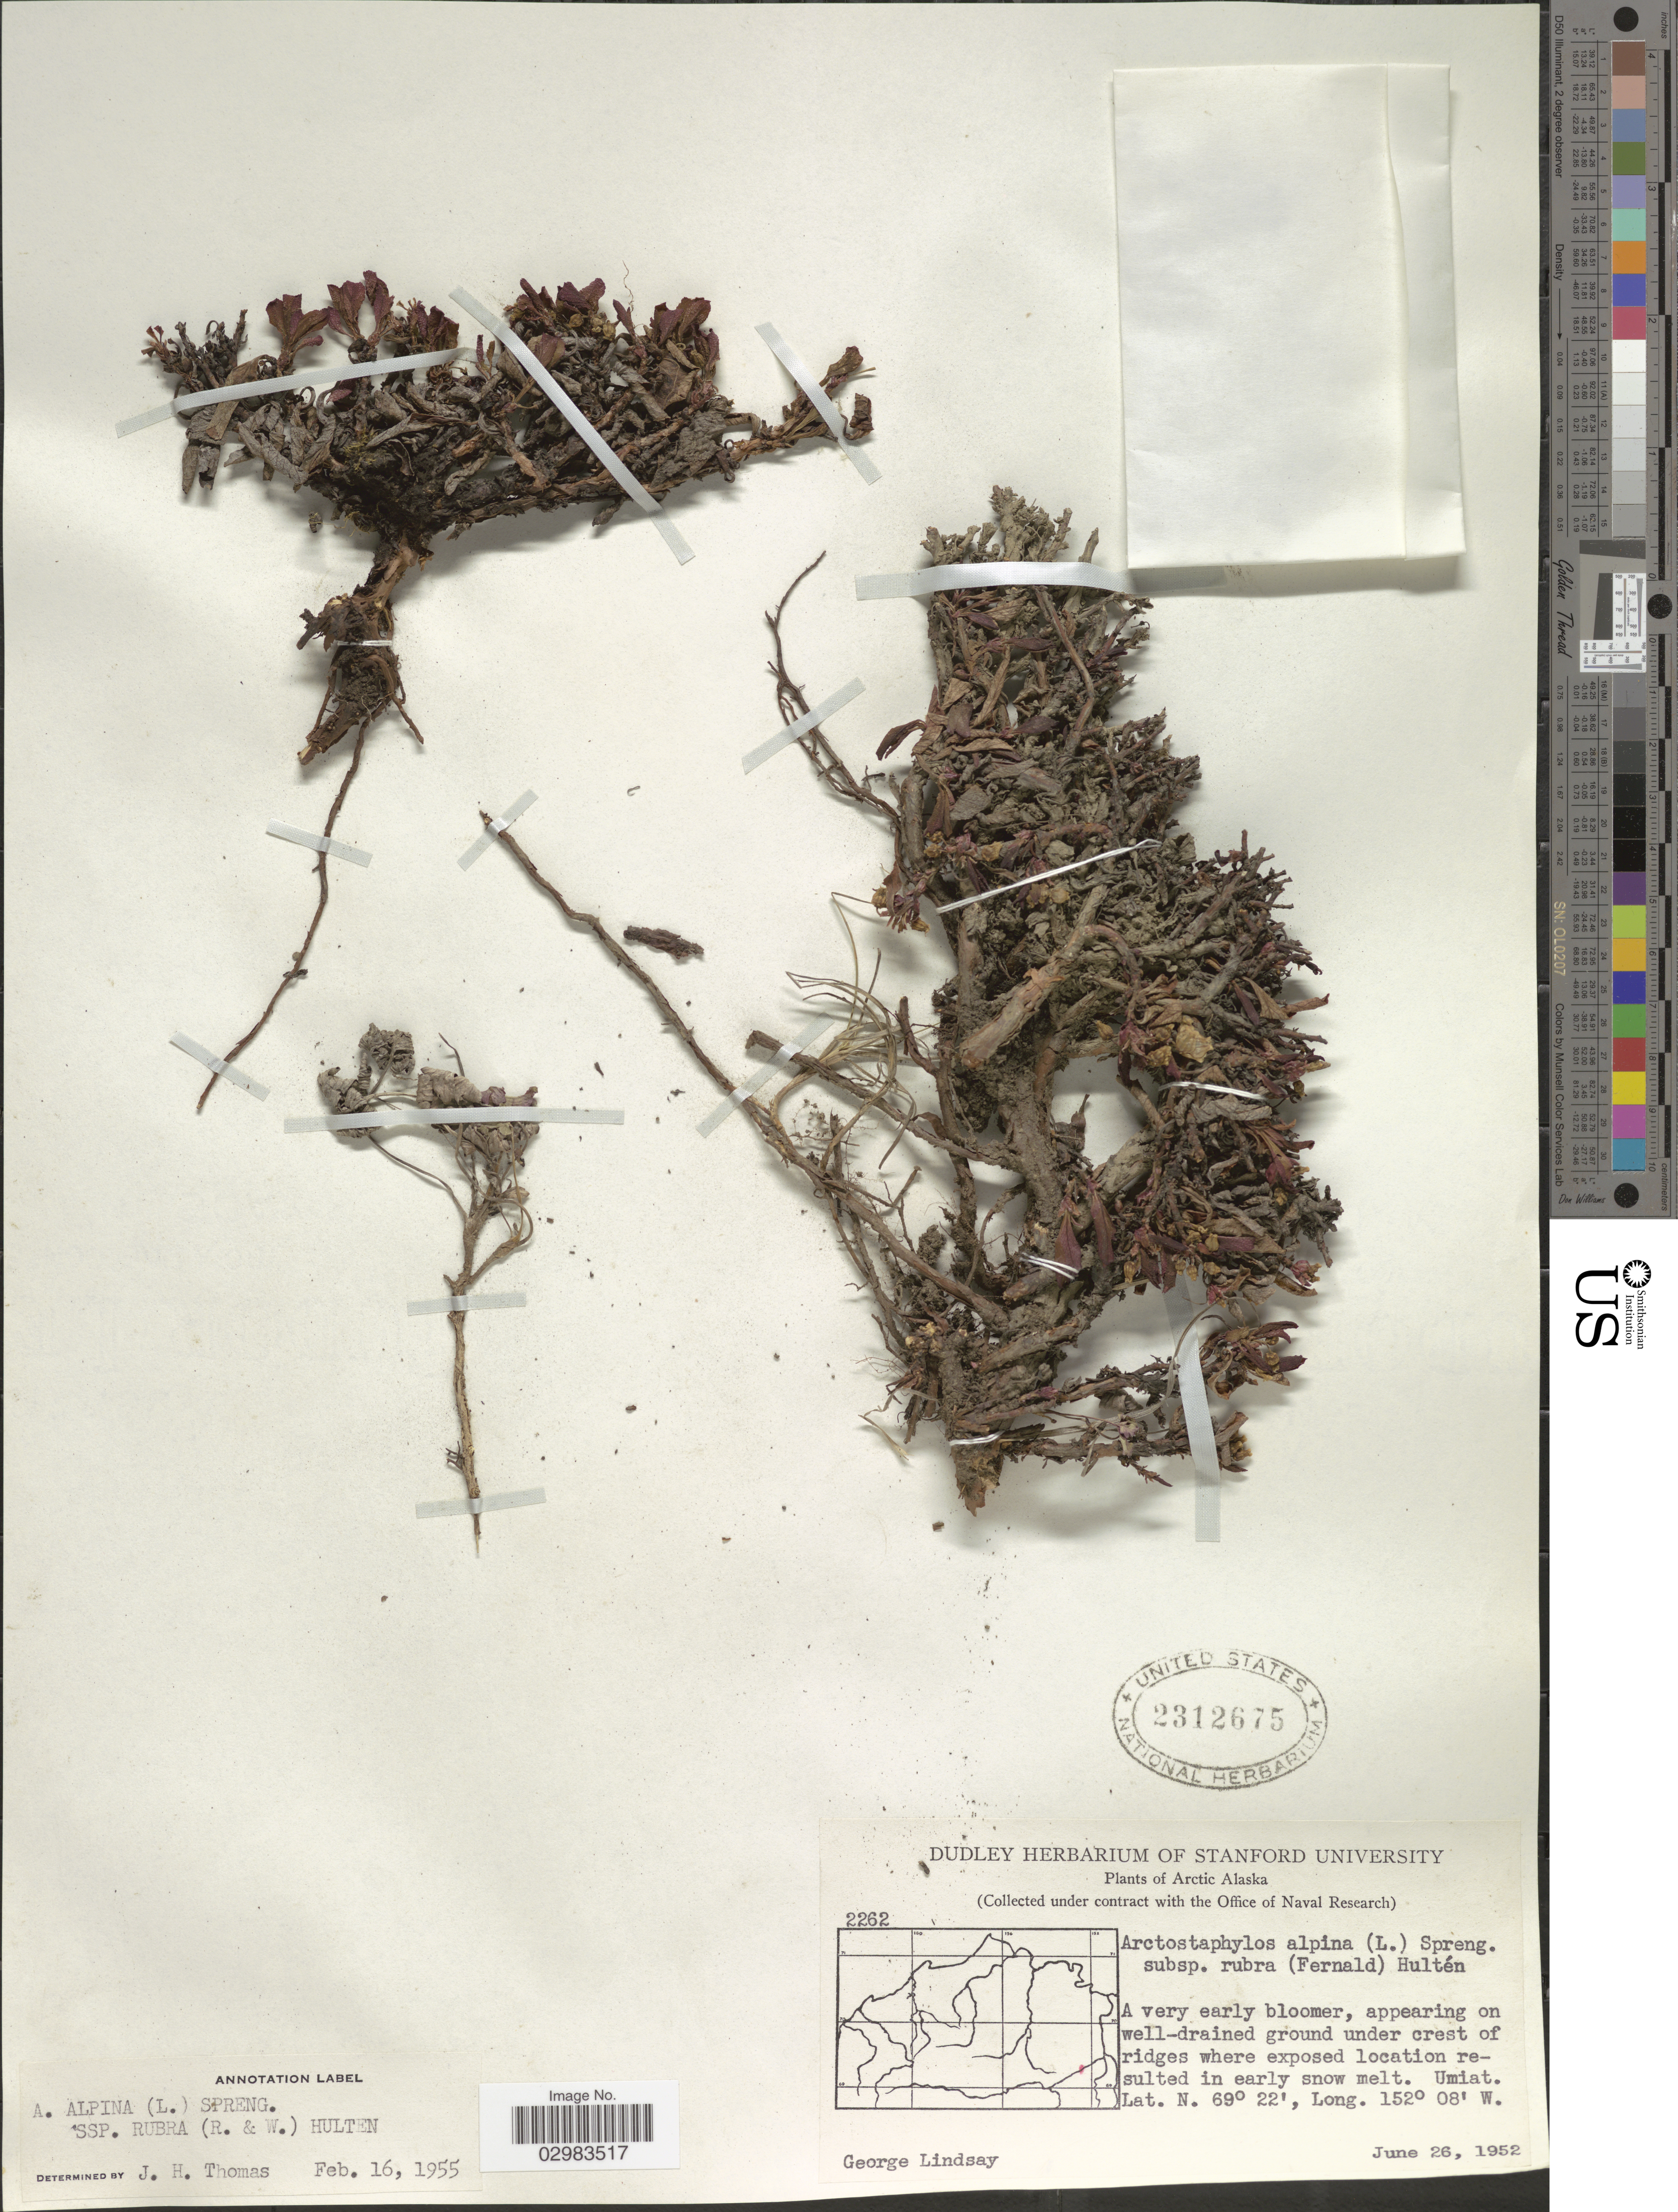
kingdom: Plantae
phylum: Tracheophyta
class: Magnoliopsida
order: Ericales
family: Ericaceae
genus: Arctostaphylos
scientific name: Arctostaphylos alpina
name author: (L.) Spreng.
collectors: G. Lindsay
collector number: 2262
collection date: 1952-06-26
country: United States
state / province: Alaska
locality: Arctic Alaska, Umiat.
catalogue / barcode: US 2312675